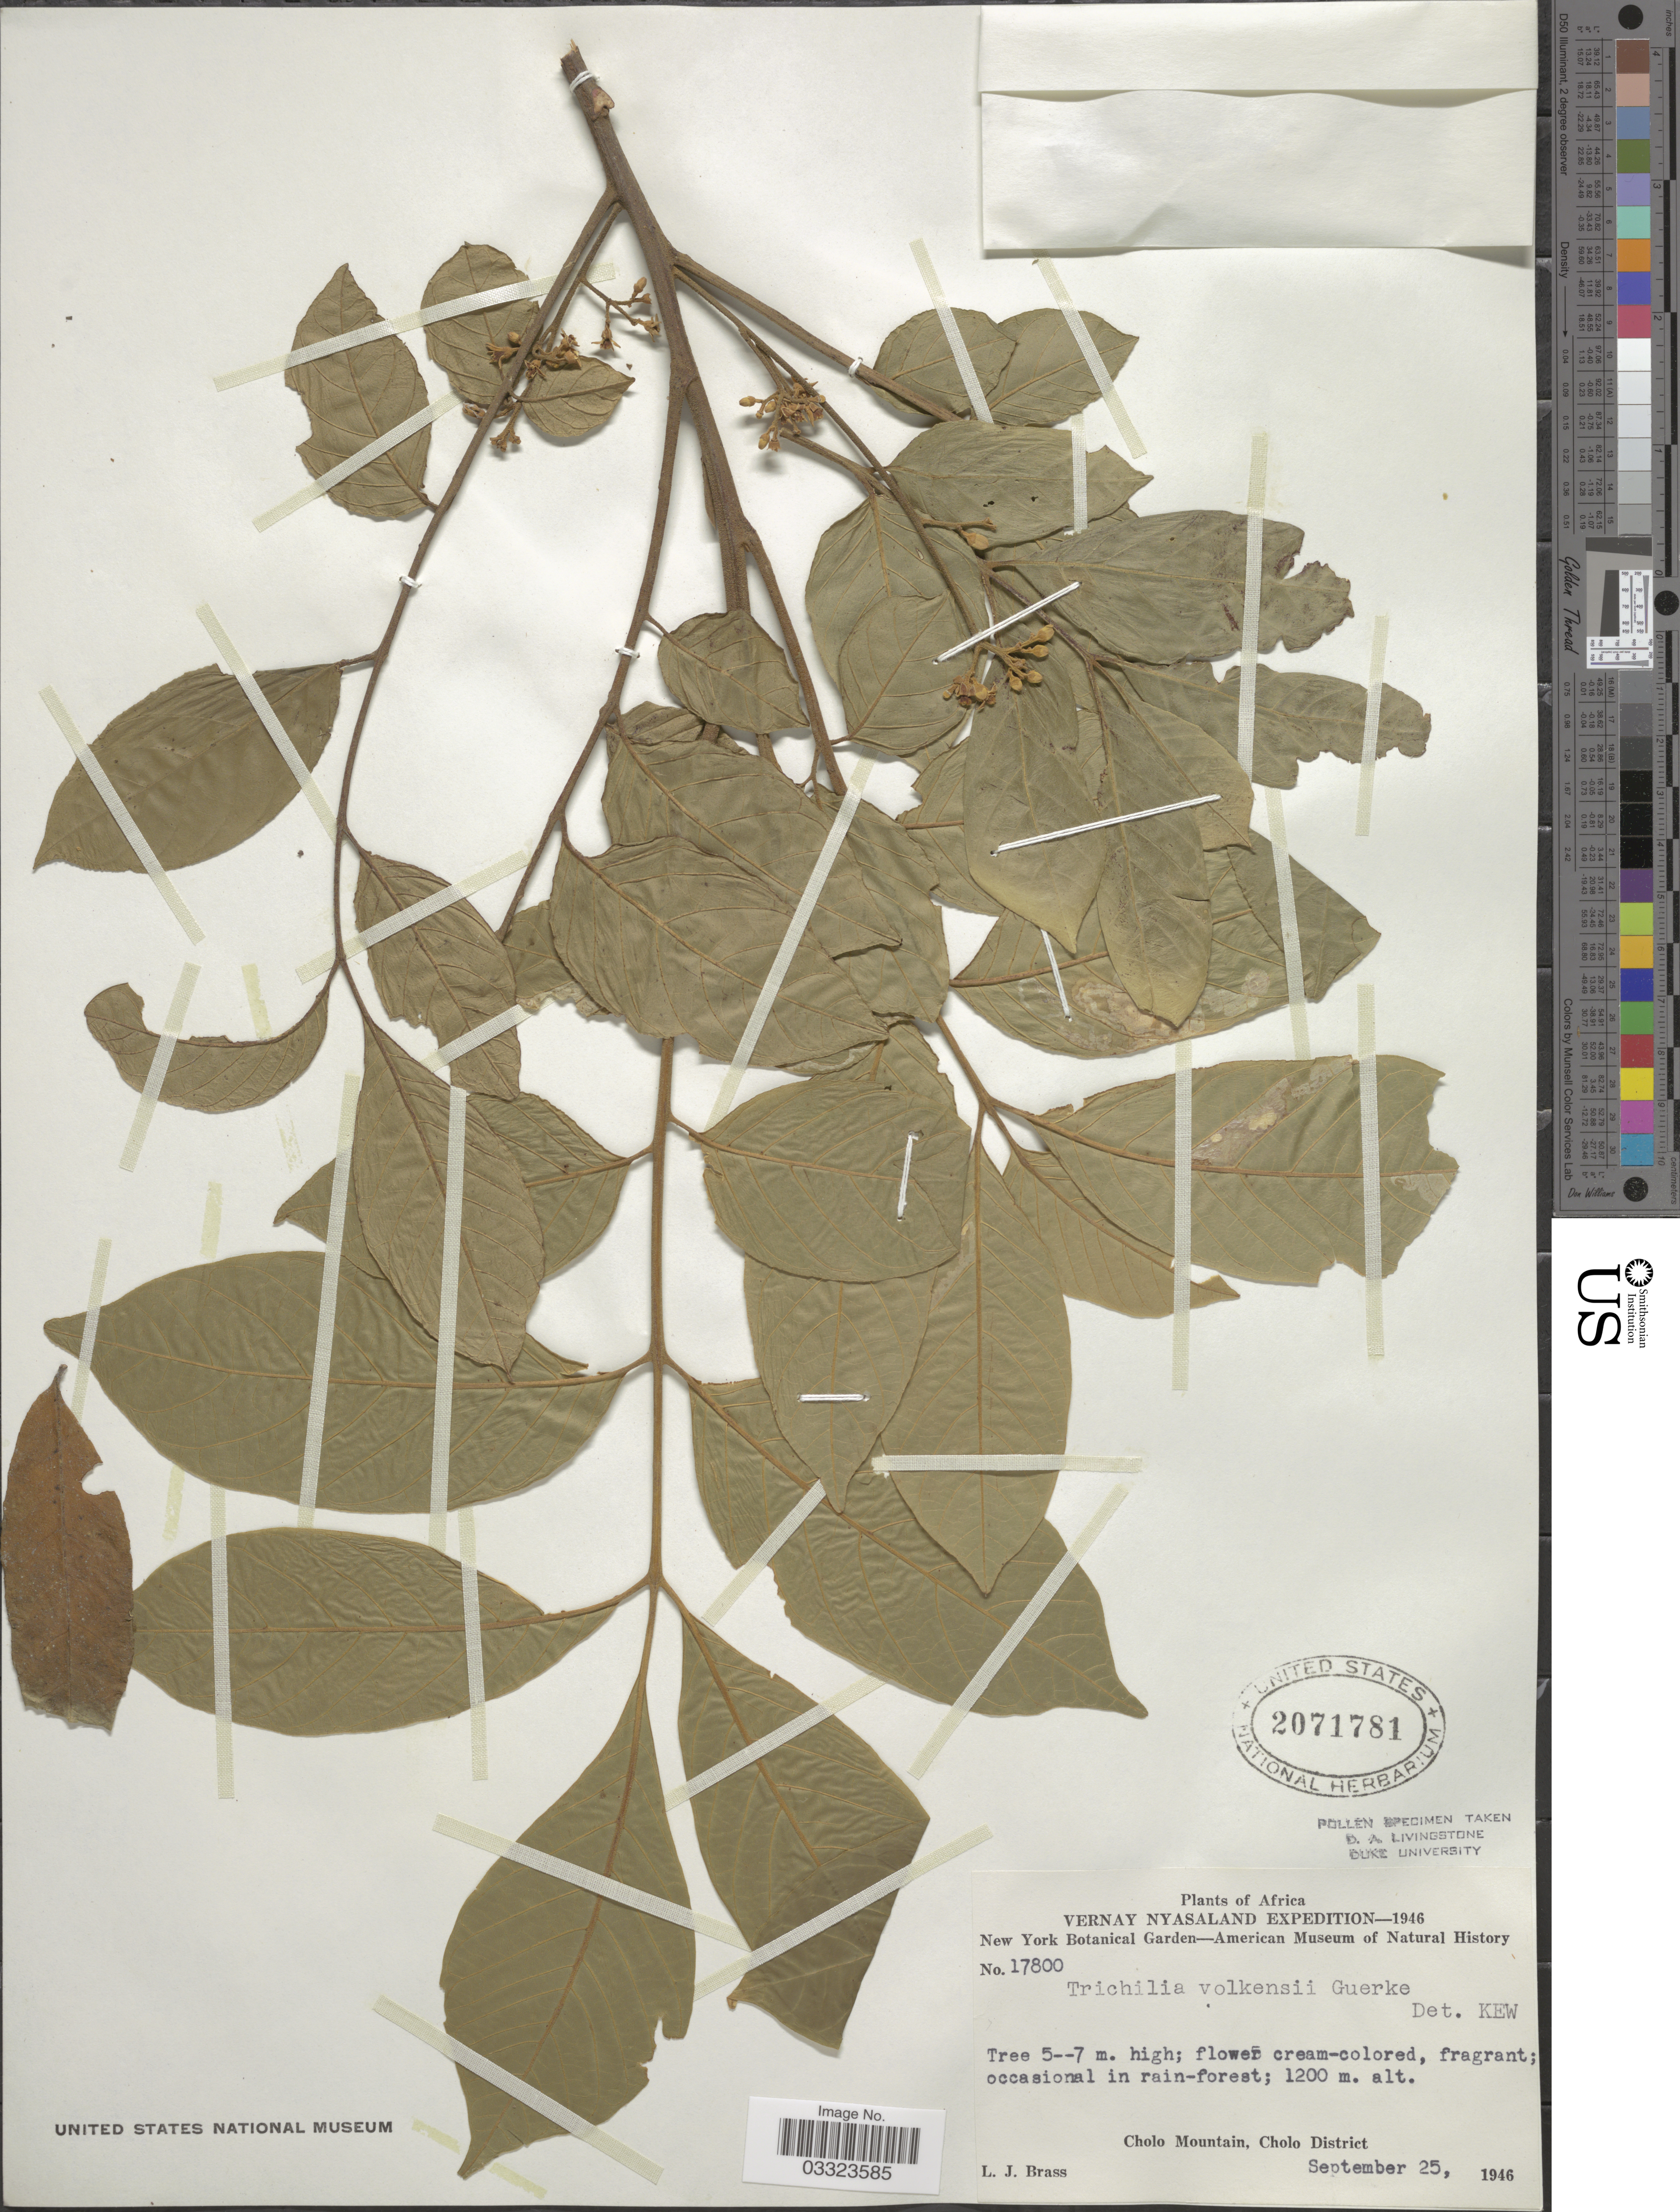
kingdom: Plantae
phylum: Tracheophyta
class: Magnoliopsida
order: Sapindales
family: Meliaceae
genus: Lepidotrichilia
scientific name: Lepidotrichilia volkensii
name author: (Gürke) J.-F. Leroy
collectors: L. J. Brass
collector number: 17800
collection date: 1946-09-25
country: Malawi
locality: Vernay Nysaland. Cholo Mountain, Cholo District.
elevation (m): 1200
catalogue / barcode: US 2071781